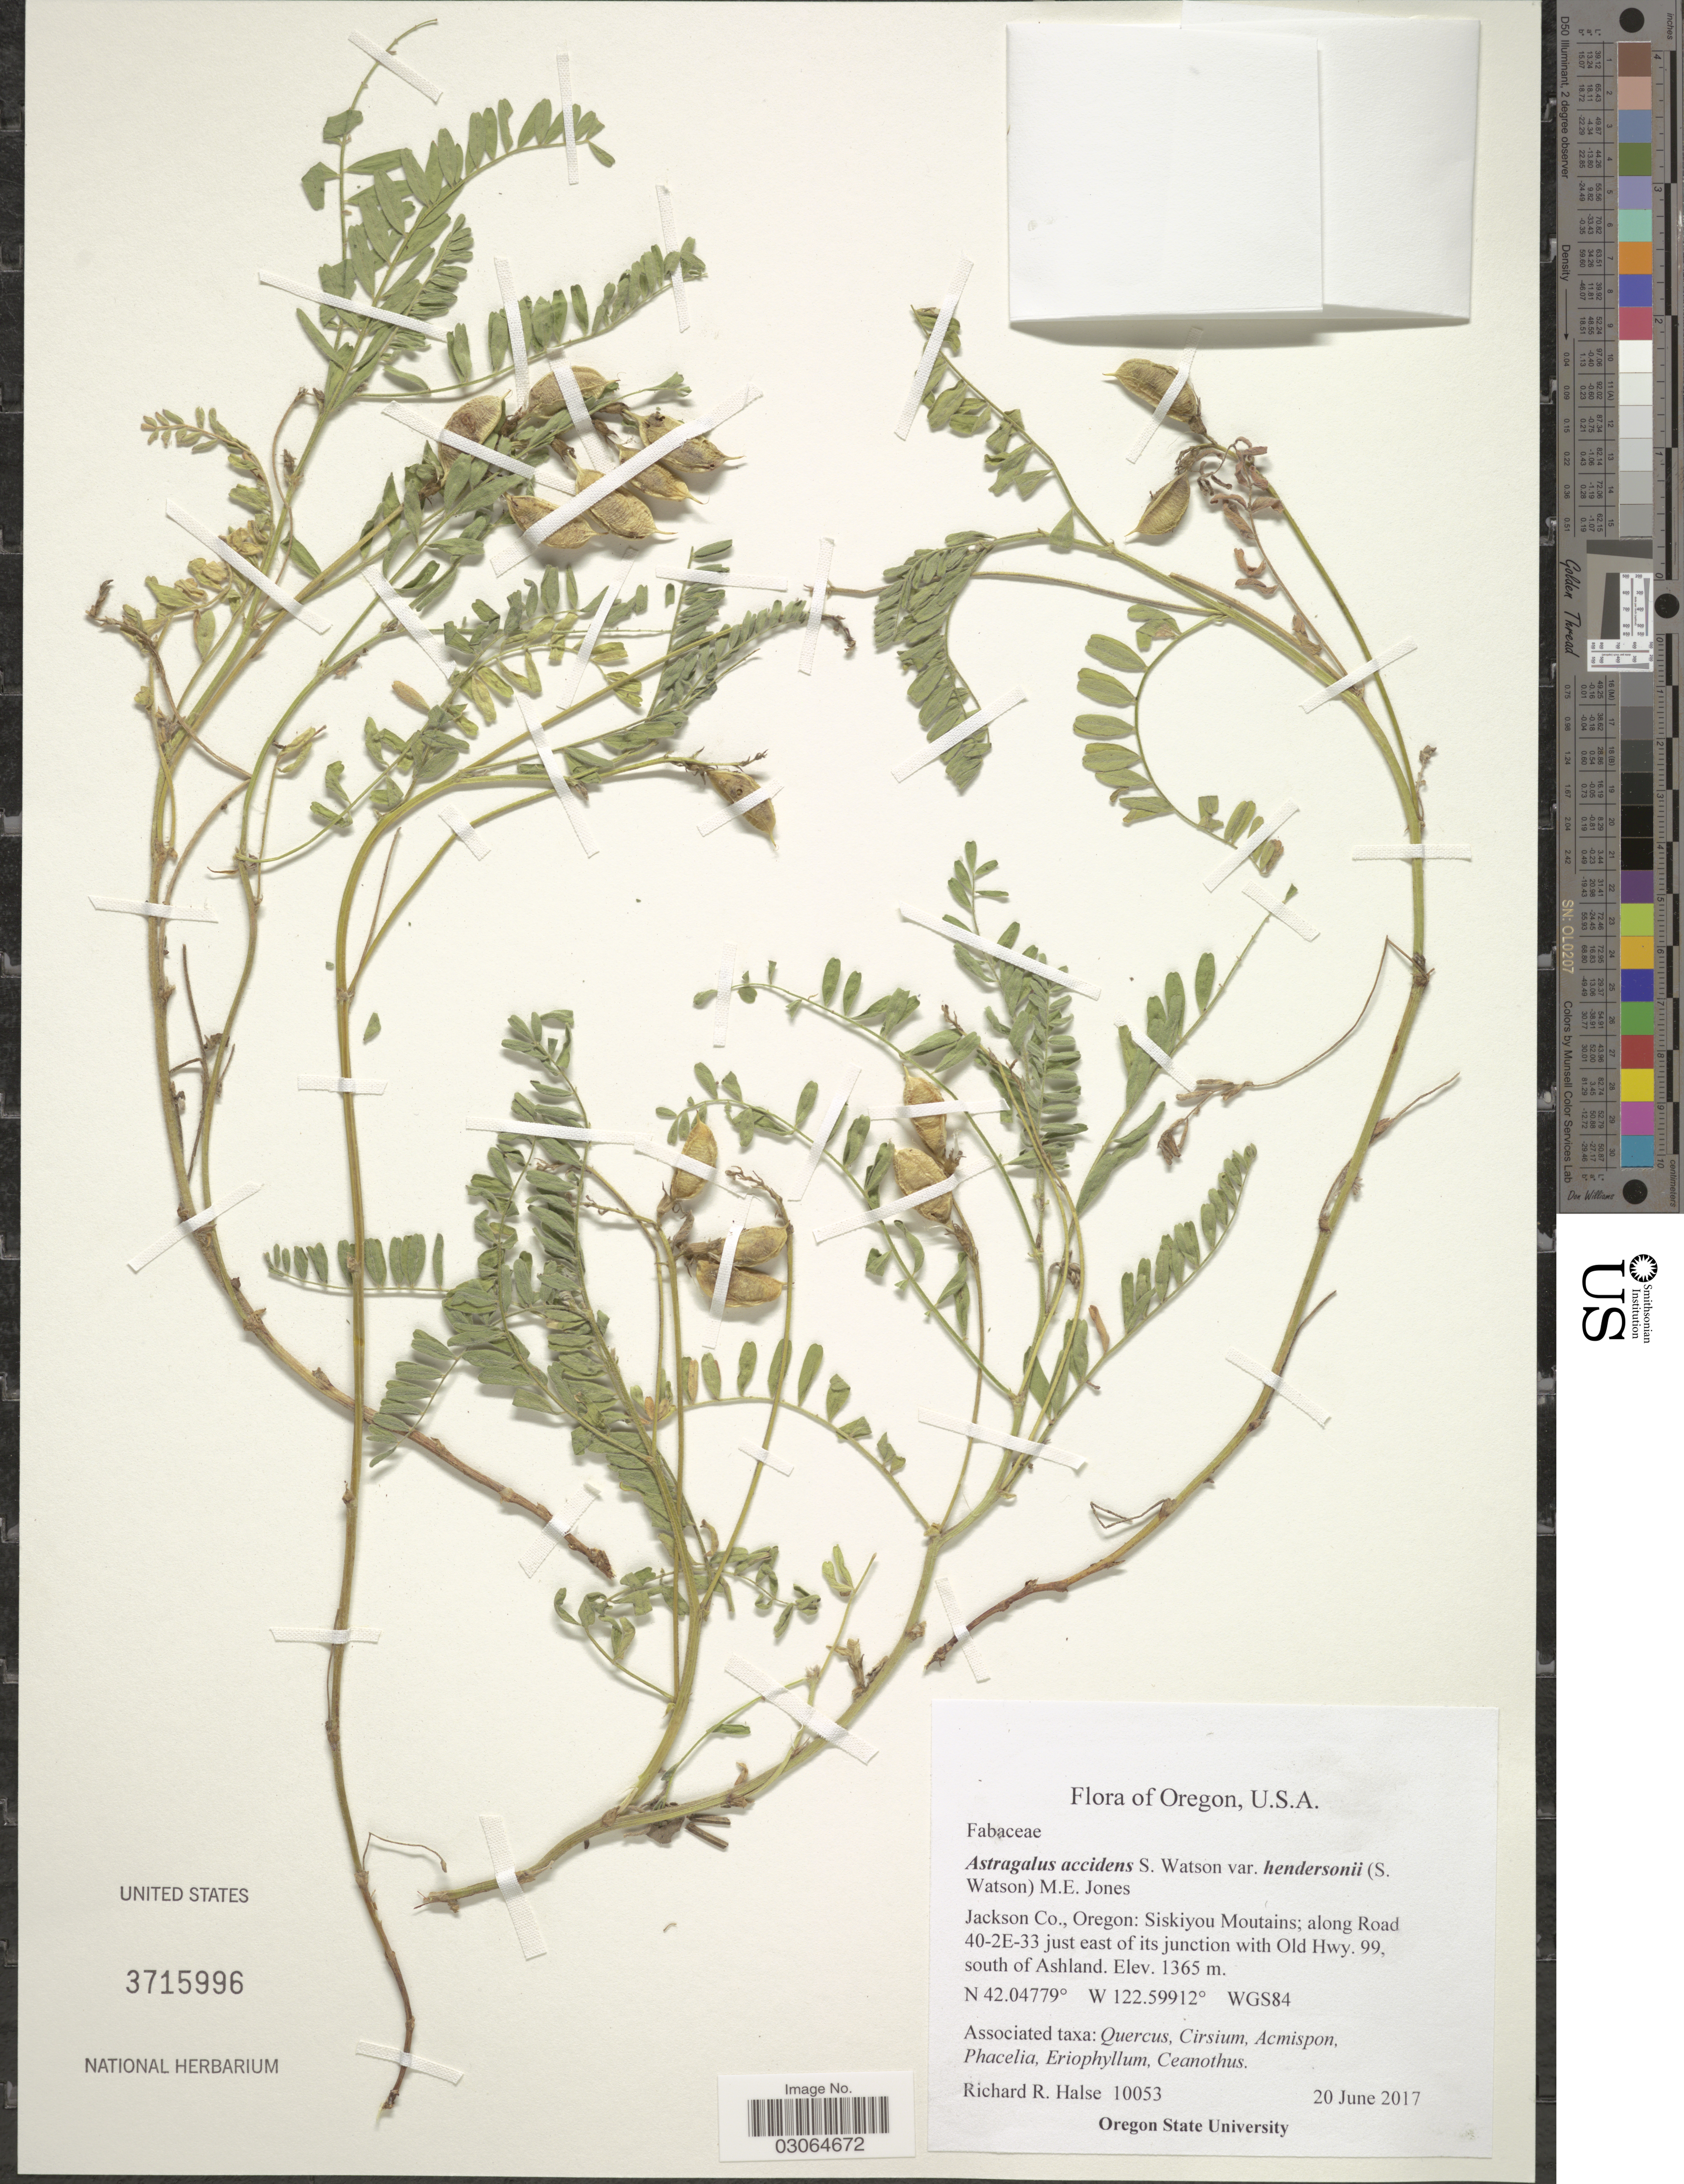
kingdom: Plantae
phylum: Tracheophyta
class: Magnoliopsida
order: Fabales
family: Fabaceae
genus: Astragalus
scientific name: Astragalus accidens var. hendersonii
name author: (S. Watson) M.E. Jones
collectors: R. Halse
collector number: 10053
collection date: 2017-06-20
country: United States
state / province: Oregon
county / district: Jackson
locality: Jackson Co. Siskiyou Mountains; along Road 40-2E-33 just east of its junction with Old Hwy. 99, south of Ashland.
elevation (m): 1365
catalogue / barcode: US 3715996